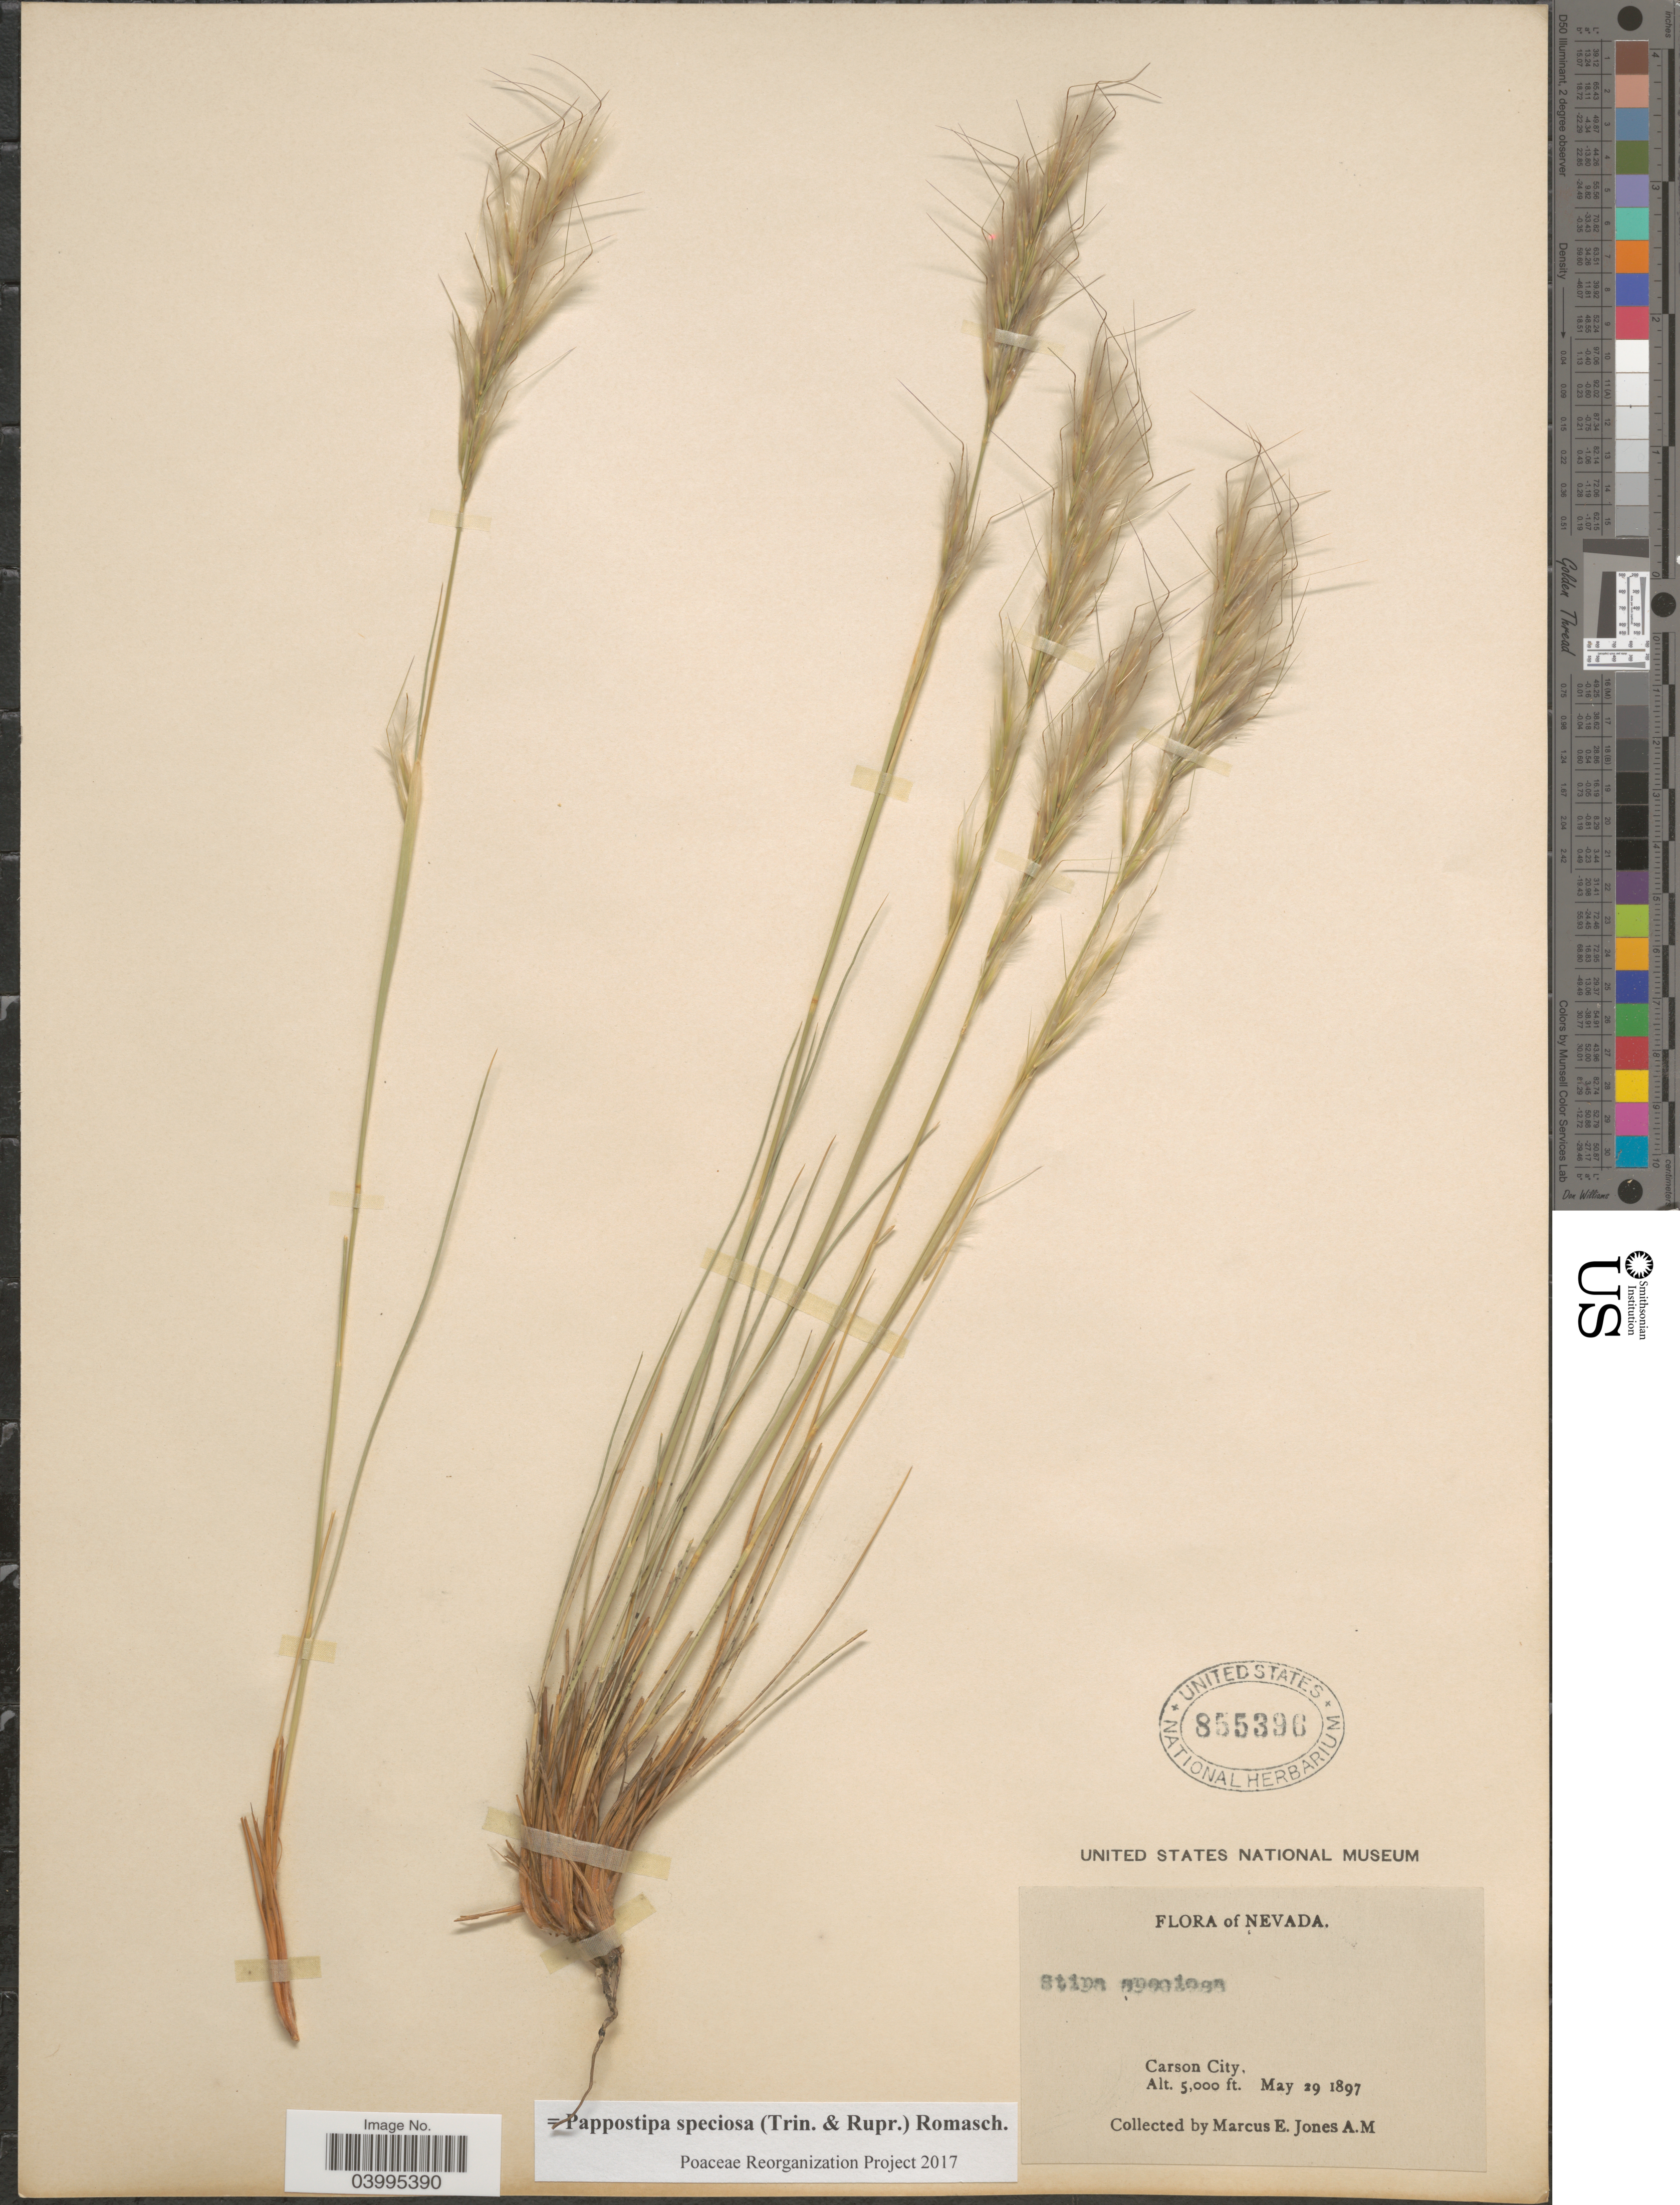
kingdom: Plantae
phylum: Tracheophyta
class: Liliopsida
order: Poales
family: Poaceae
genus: Pappostipa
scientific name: Pappostipa speciosa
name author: (Trin. & Rupr.) Romasch.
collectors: M. E. Jones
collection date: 1897-05-29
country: United States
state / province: Nevada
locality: Carson City.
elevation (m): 1524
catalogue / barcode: US 855396